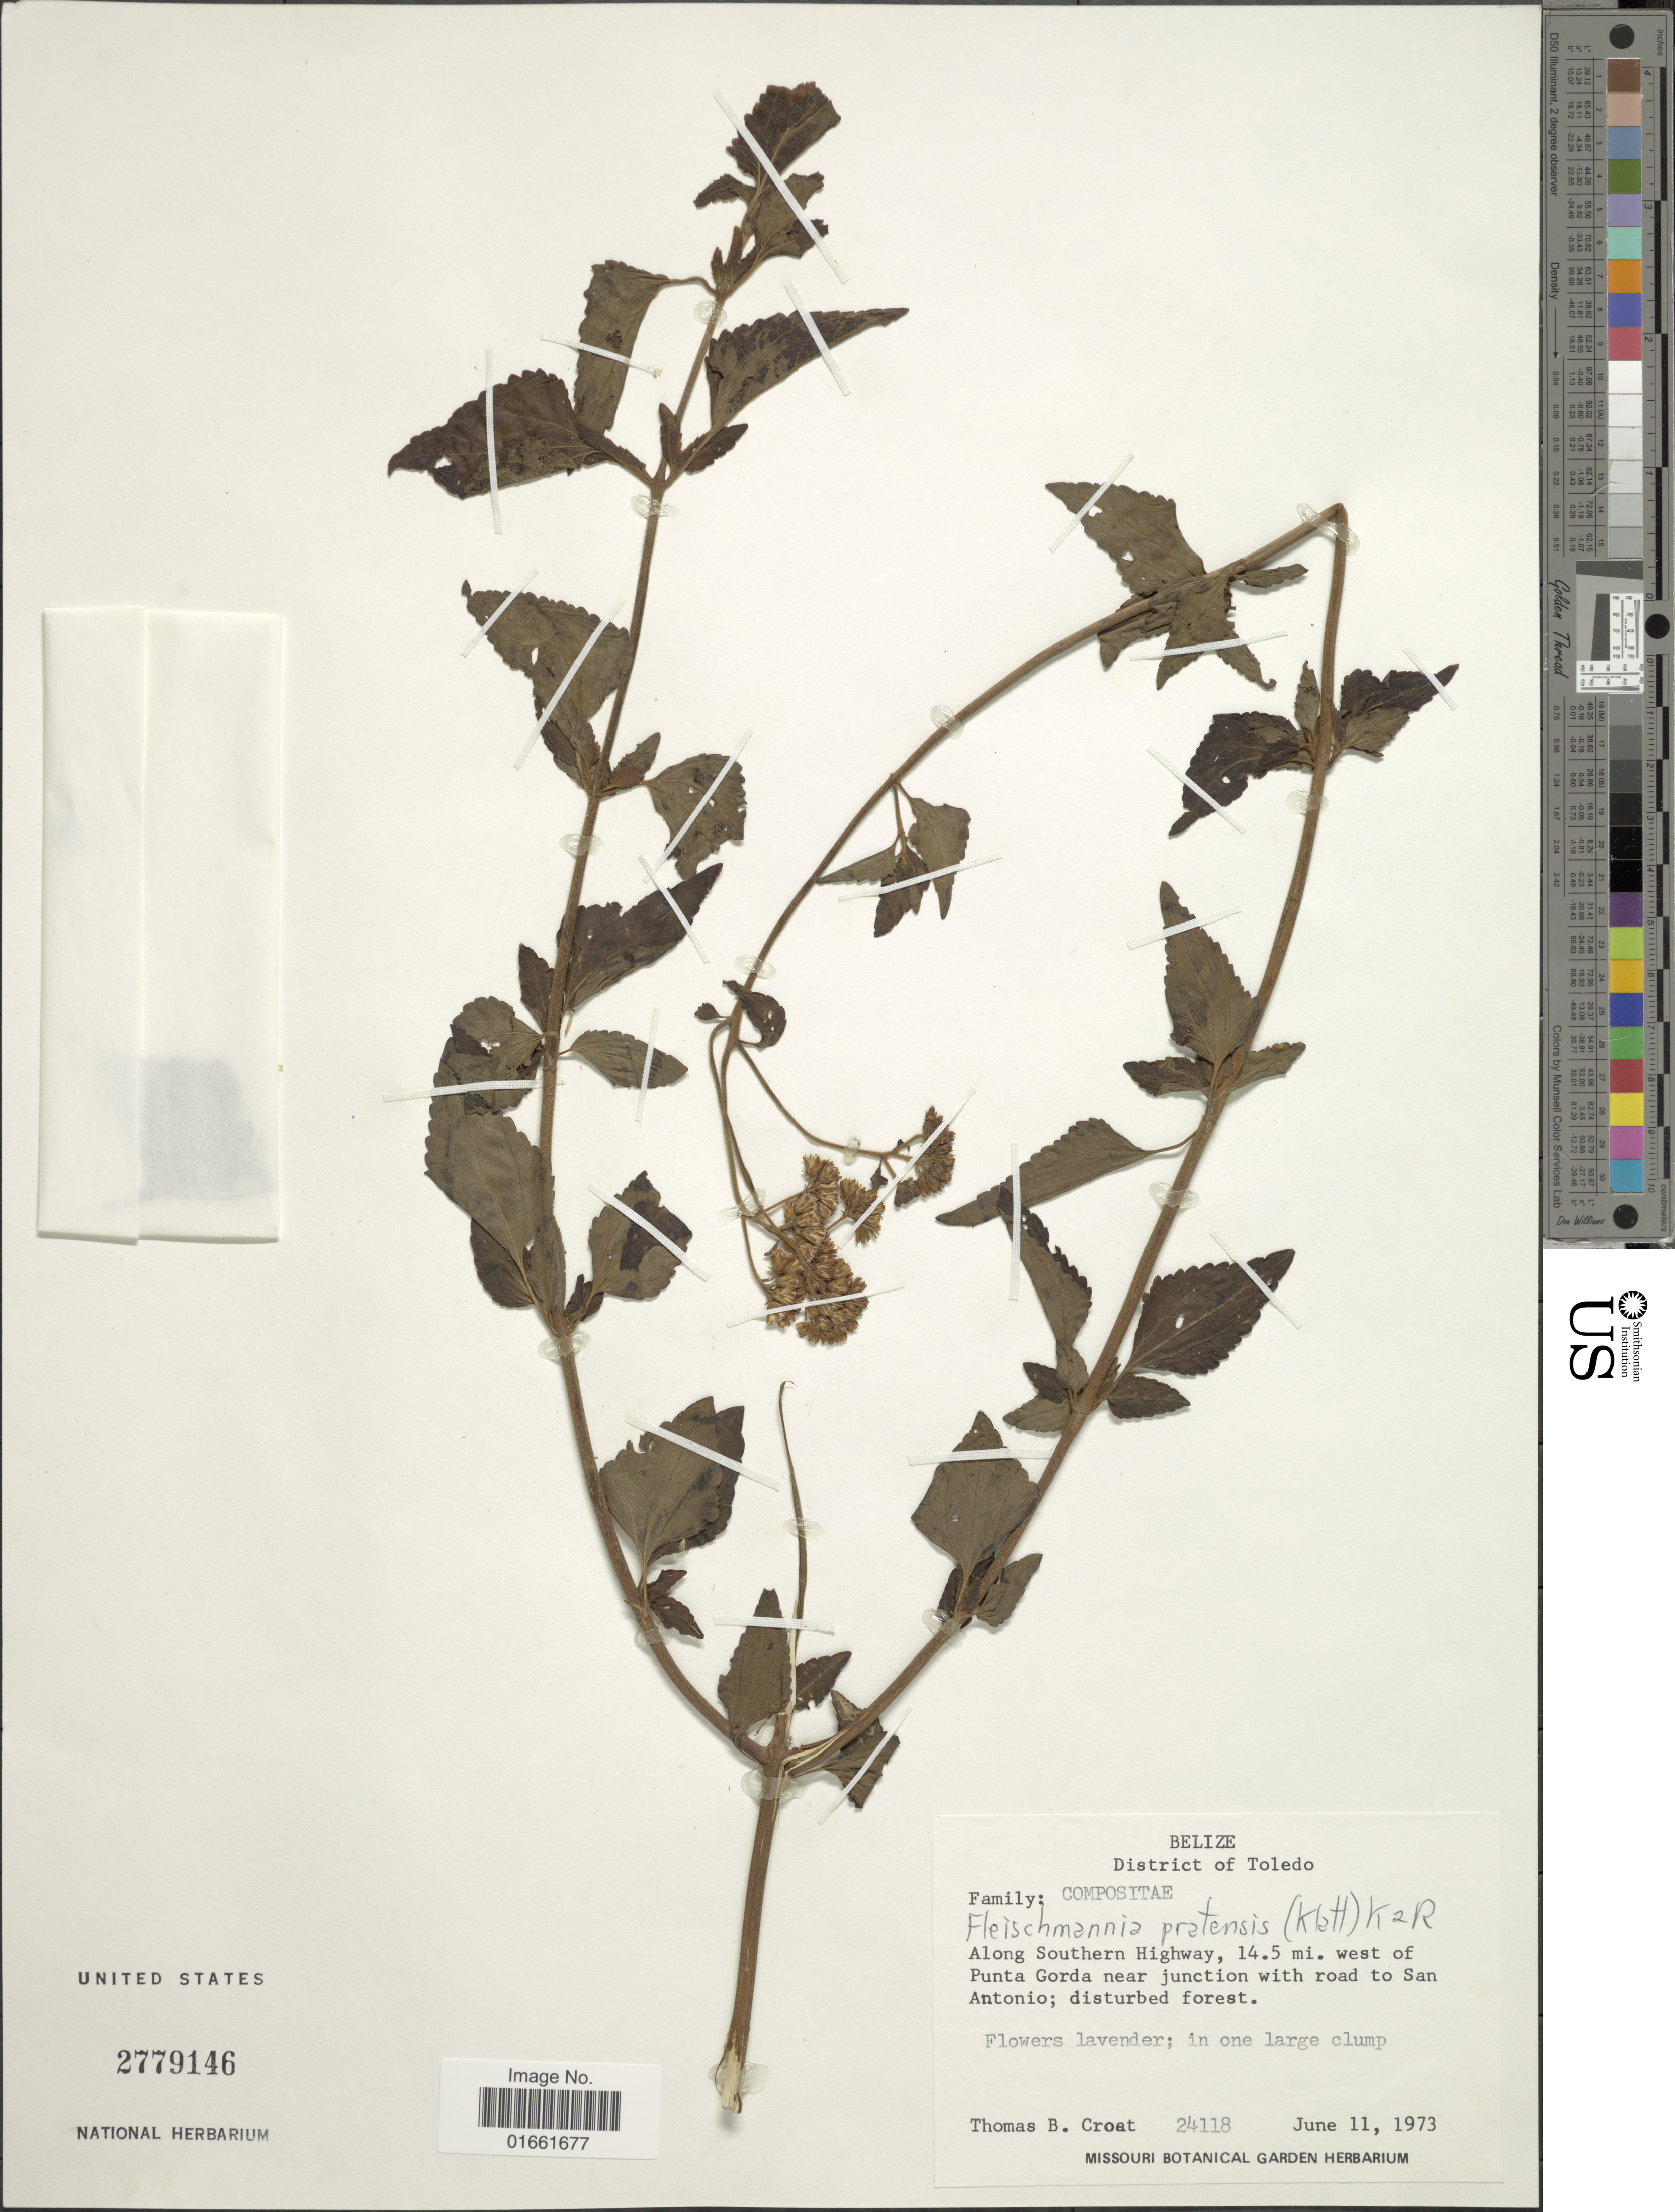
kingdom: Plantae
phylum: Tracheophyta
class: Magnoliopsida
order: Asterales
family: Asteraceae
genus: Fleischmannia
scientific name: Fleischmannia pratensis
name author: (Klatt) R.M. King & H. Rob.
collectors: T. B. Croat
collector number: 24118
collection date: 1973-06-11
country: Belize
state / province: Toledo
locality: Along Southern Highway. 14.5 mi west of Punta Gorda near junction with road to San Antonio.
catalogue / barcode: US 2779146